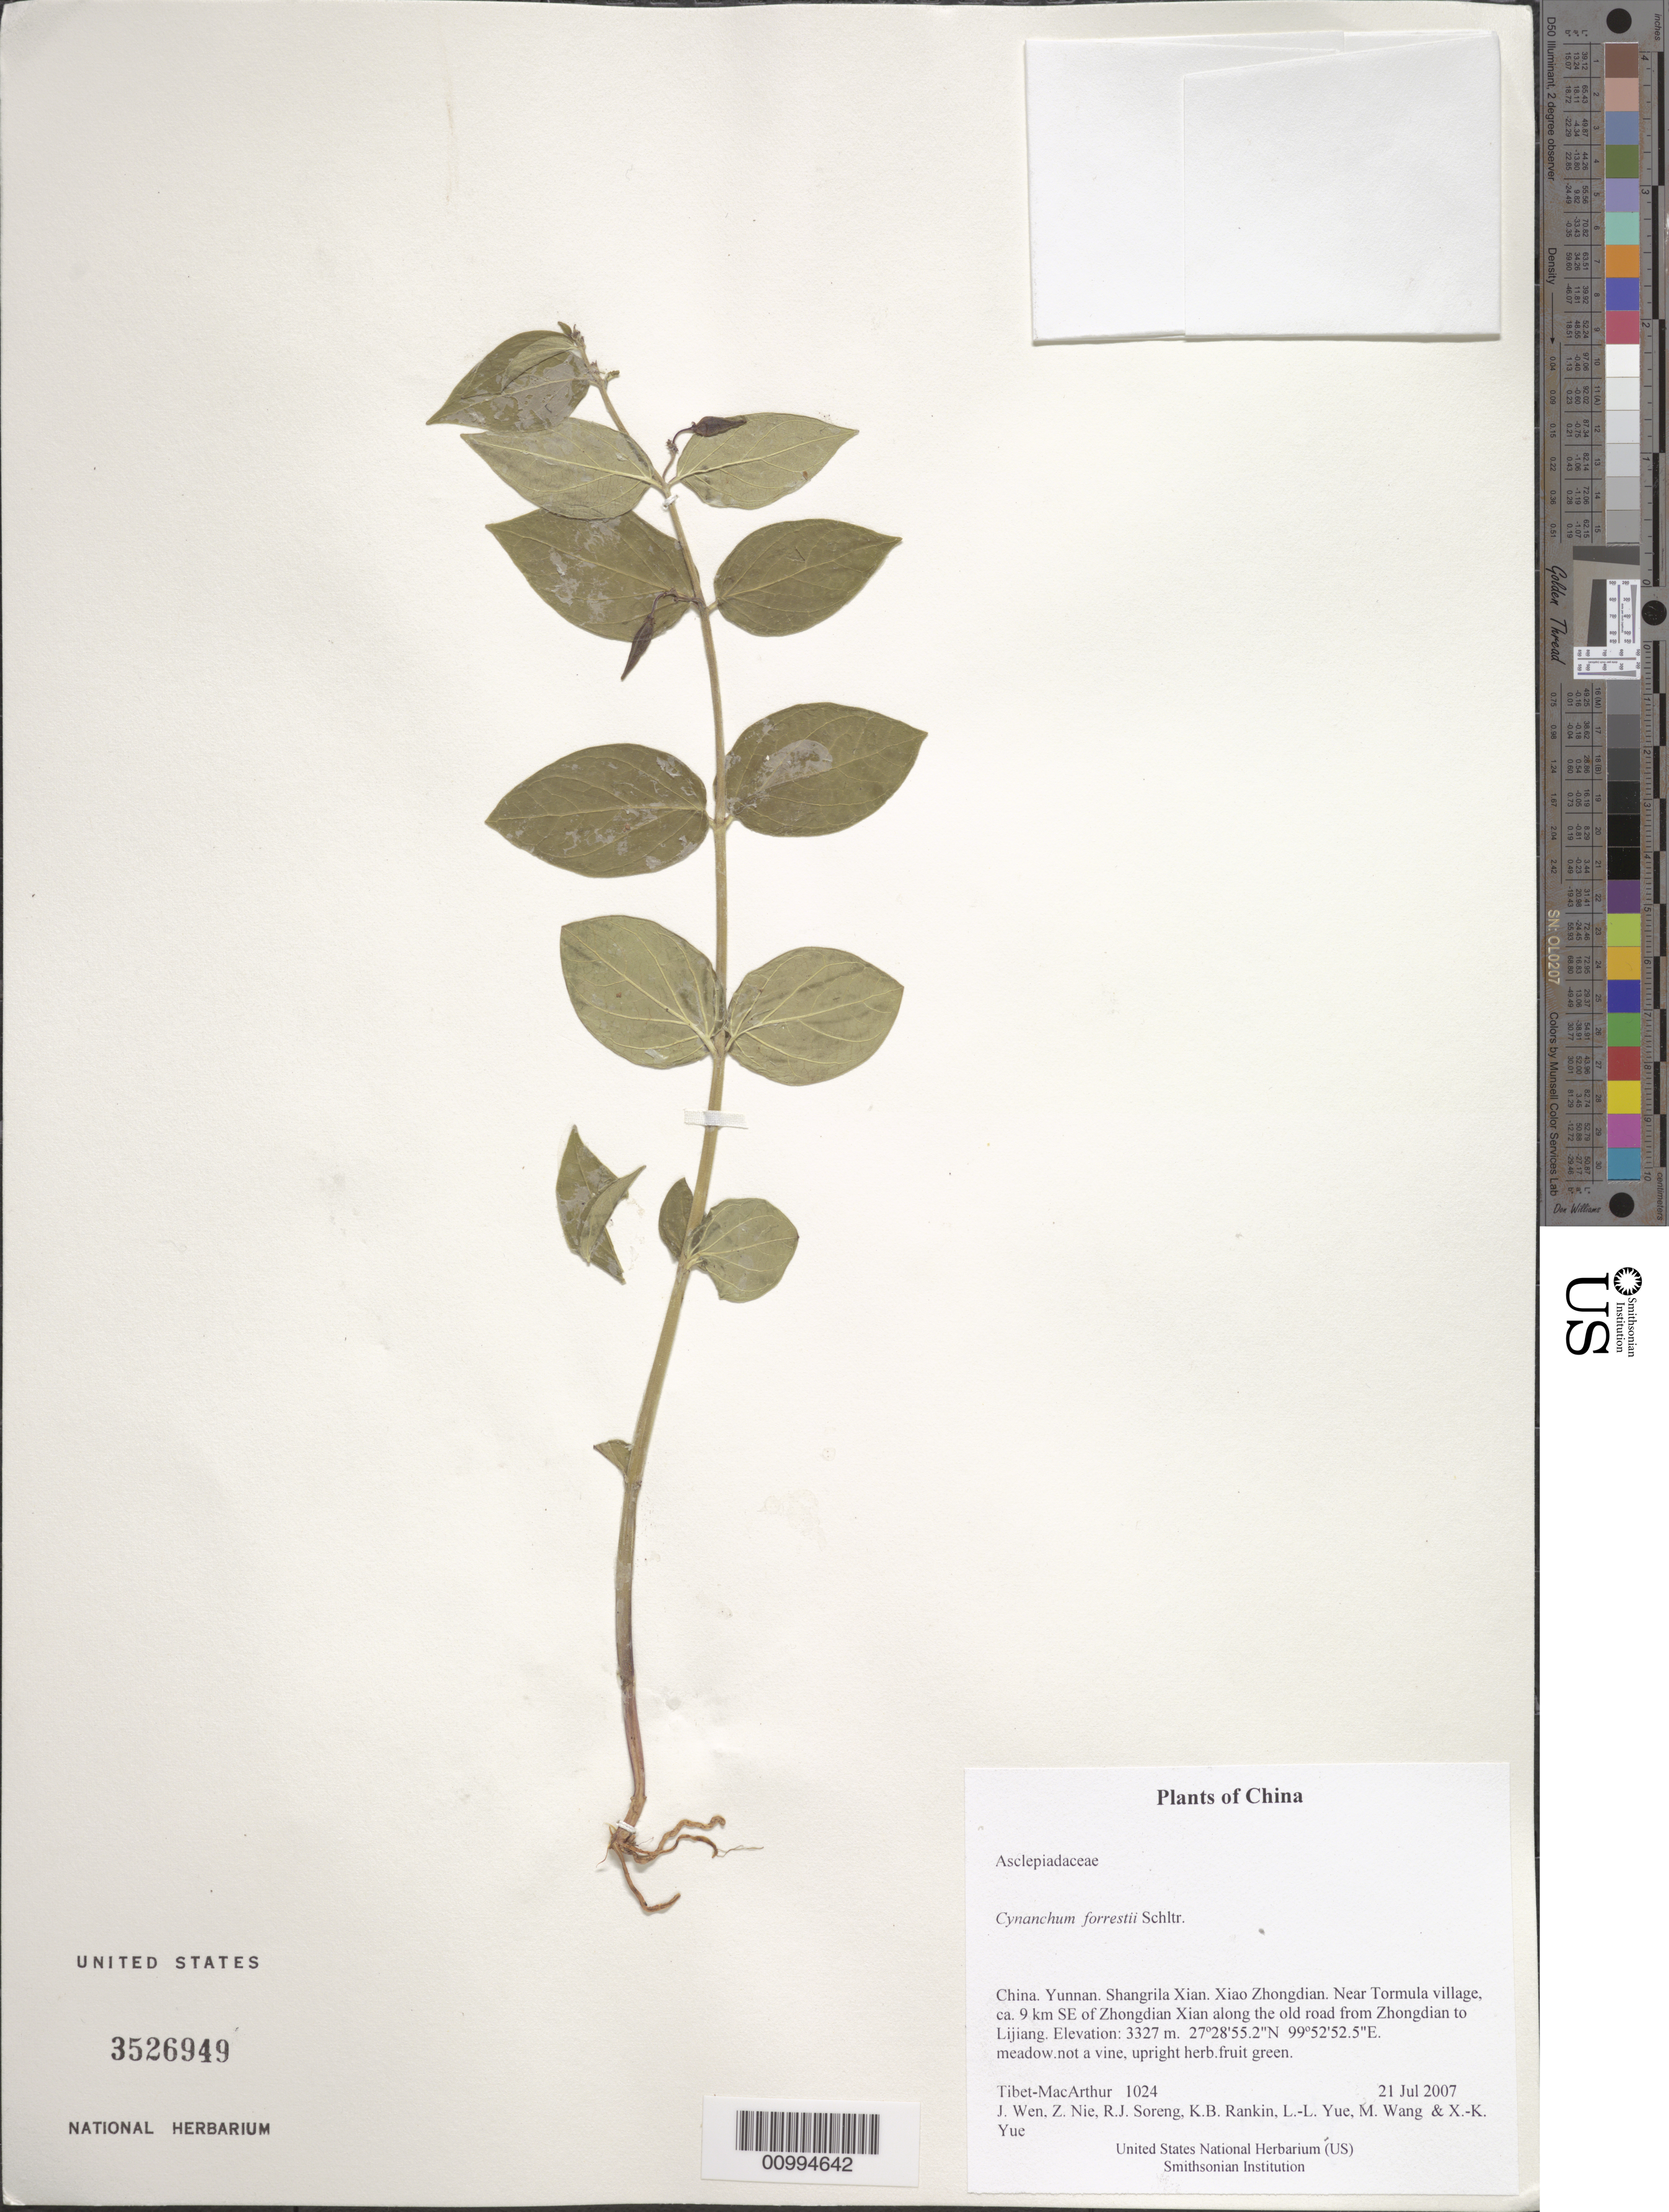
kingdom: Plantae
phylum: Tracheophyta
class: Magnoliopsida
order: Gentianales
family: Apocynaceae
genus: Cynanchum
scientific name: Cynanchum forrestii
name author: Schltr.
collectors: Tibet-MacArthur, J. Wen, Z. Nie, R. J. Soreng, K. Rankin, L. Yue, M. Wang & X. Yue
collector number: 1024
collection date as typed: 21 Jul 2007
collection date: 2007-07-21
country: China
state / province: Yunnan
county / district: Shangrila Xian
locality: Xiao Zhongdian. Near Tormula village, ca. 9 km SE of Zhongdian Xian along the old road from Zhongdian to Lijiang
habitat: meadow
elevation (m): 3327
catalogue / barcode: US 3526949